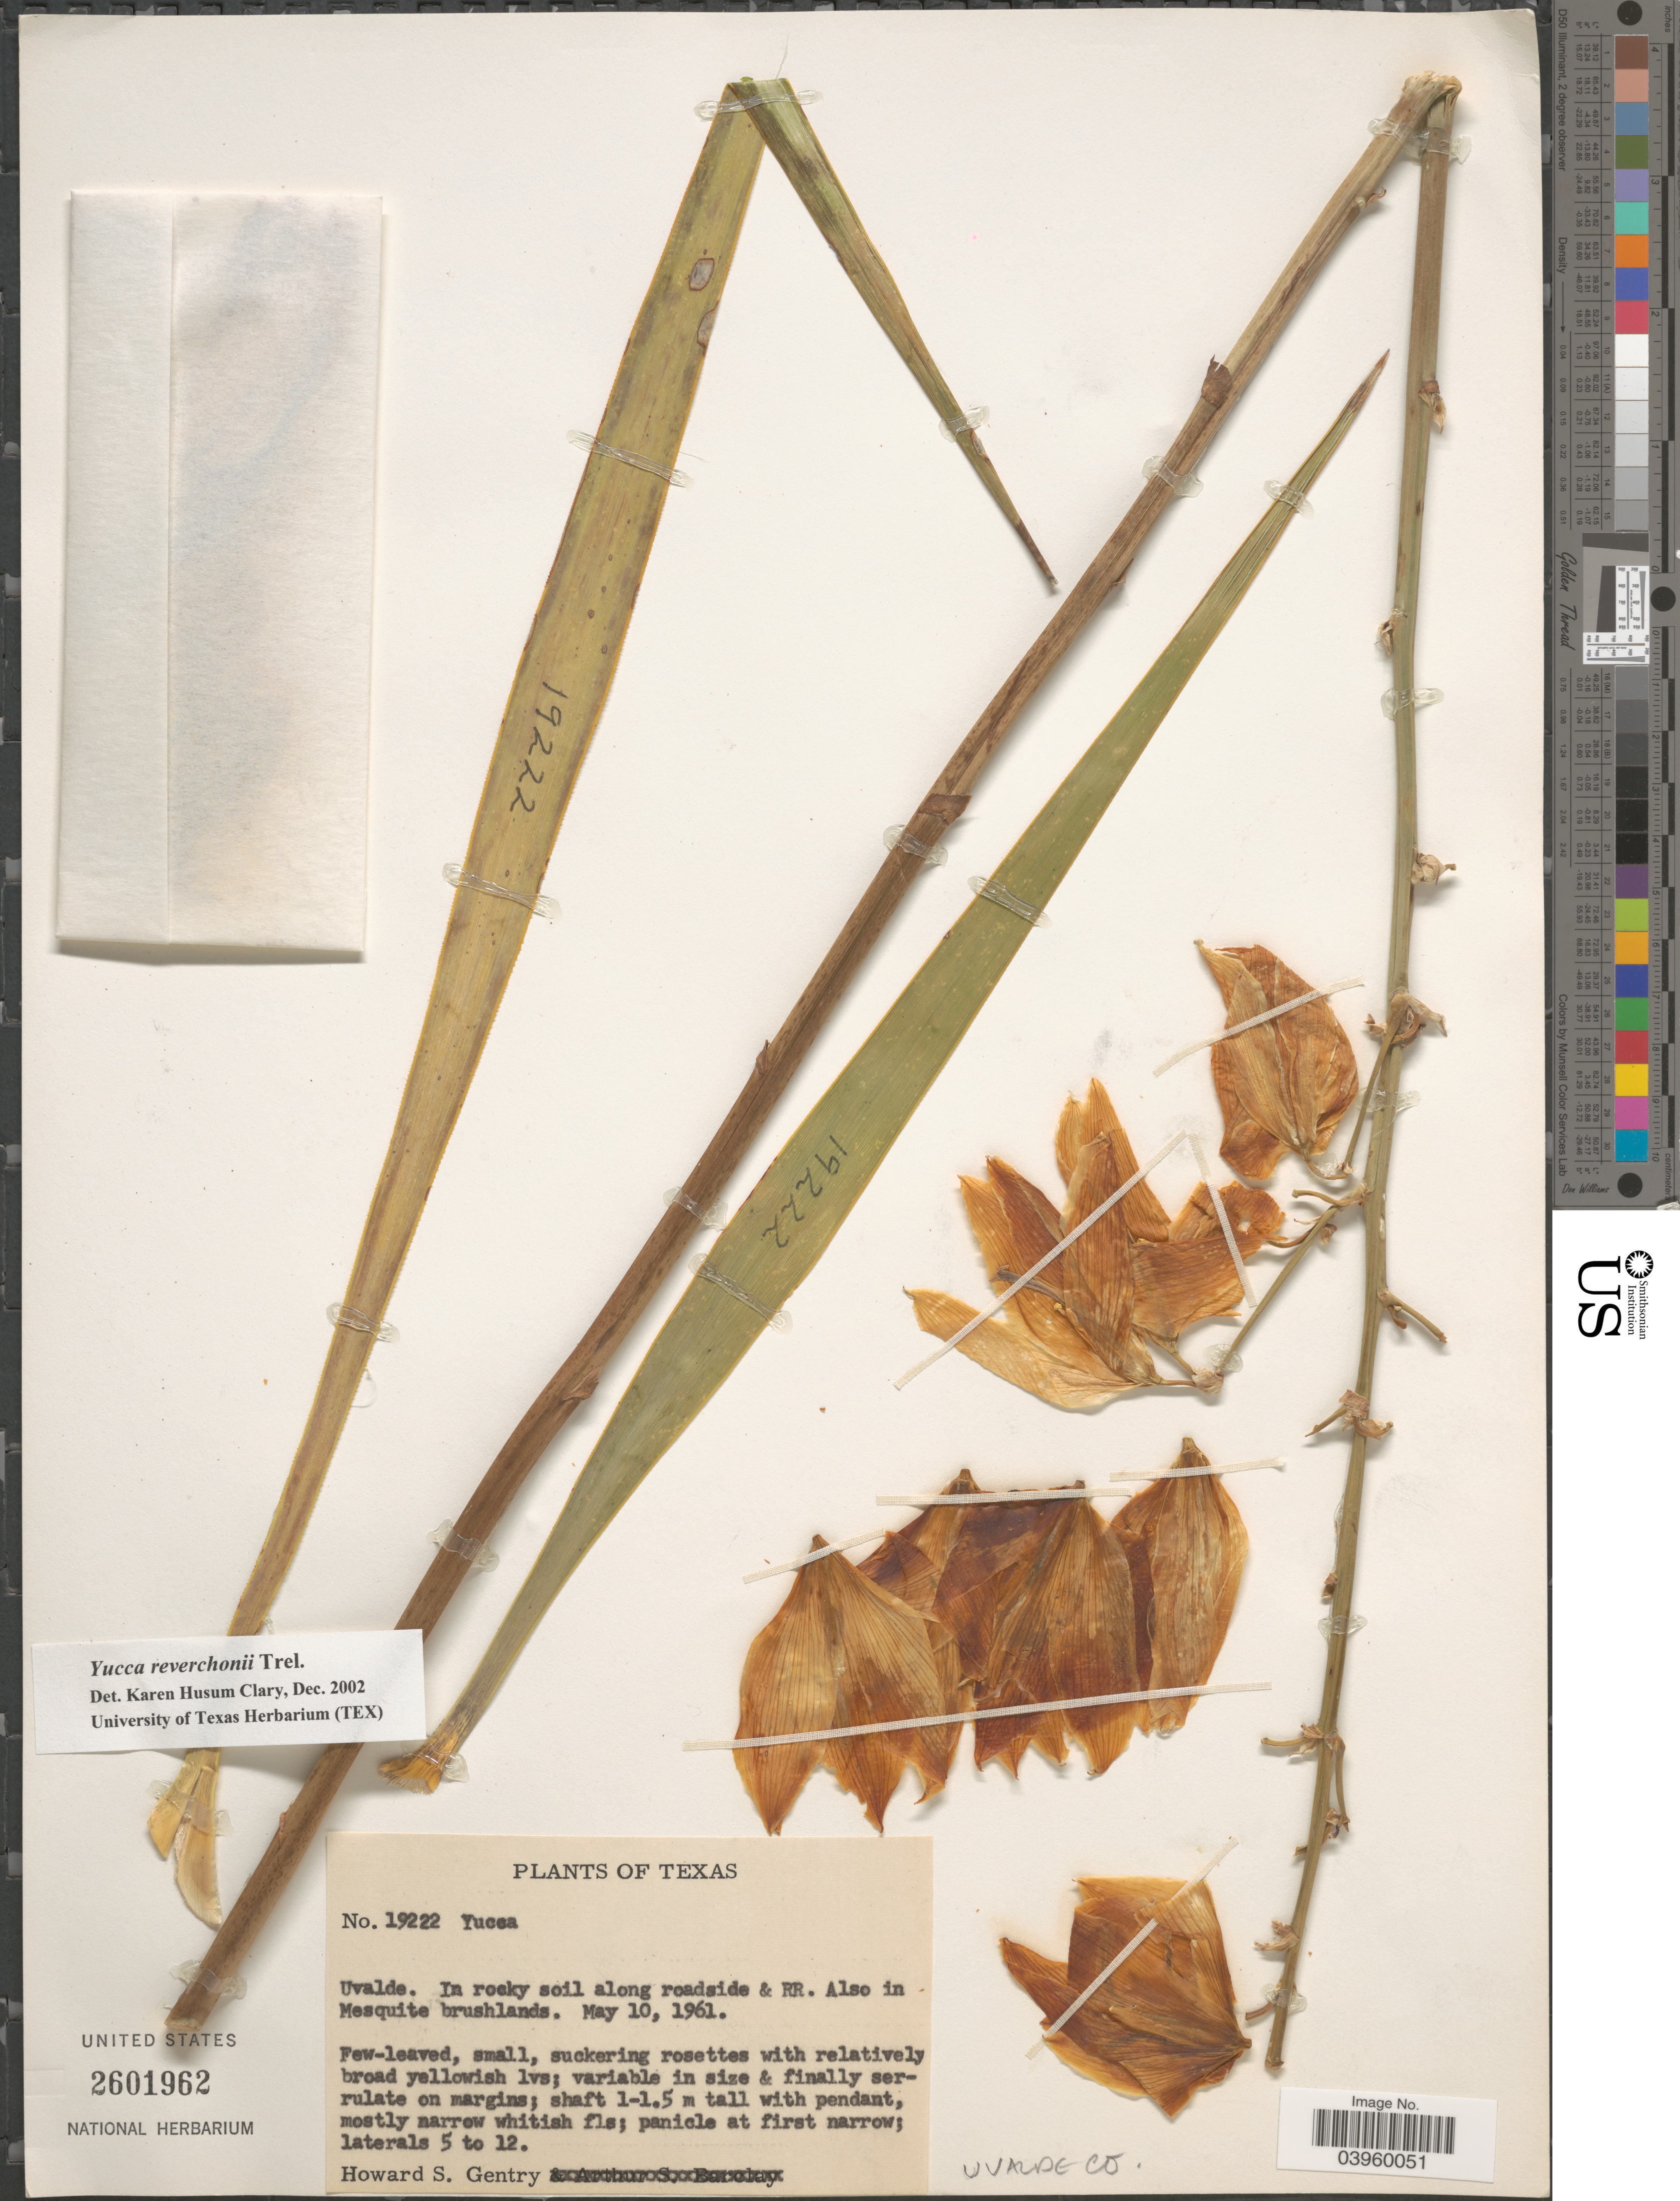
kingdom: Plantae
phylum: Tracheophyta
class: Liliopsida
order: Asparagales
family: Asparagaceae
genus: Yucca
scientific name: Yucca reverchonii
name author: Trel.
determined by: Clary, K. H., (TEX), University of Texas Herbarium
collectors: H. S. Gentry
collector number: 19222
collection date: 1961-05-10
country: United States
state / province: Texas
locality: Uvalde. In rocky soil along roadside & RR. Also in Mesquite brushlands. Uvalde Co.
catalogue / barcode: US 2601962